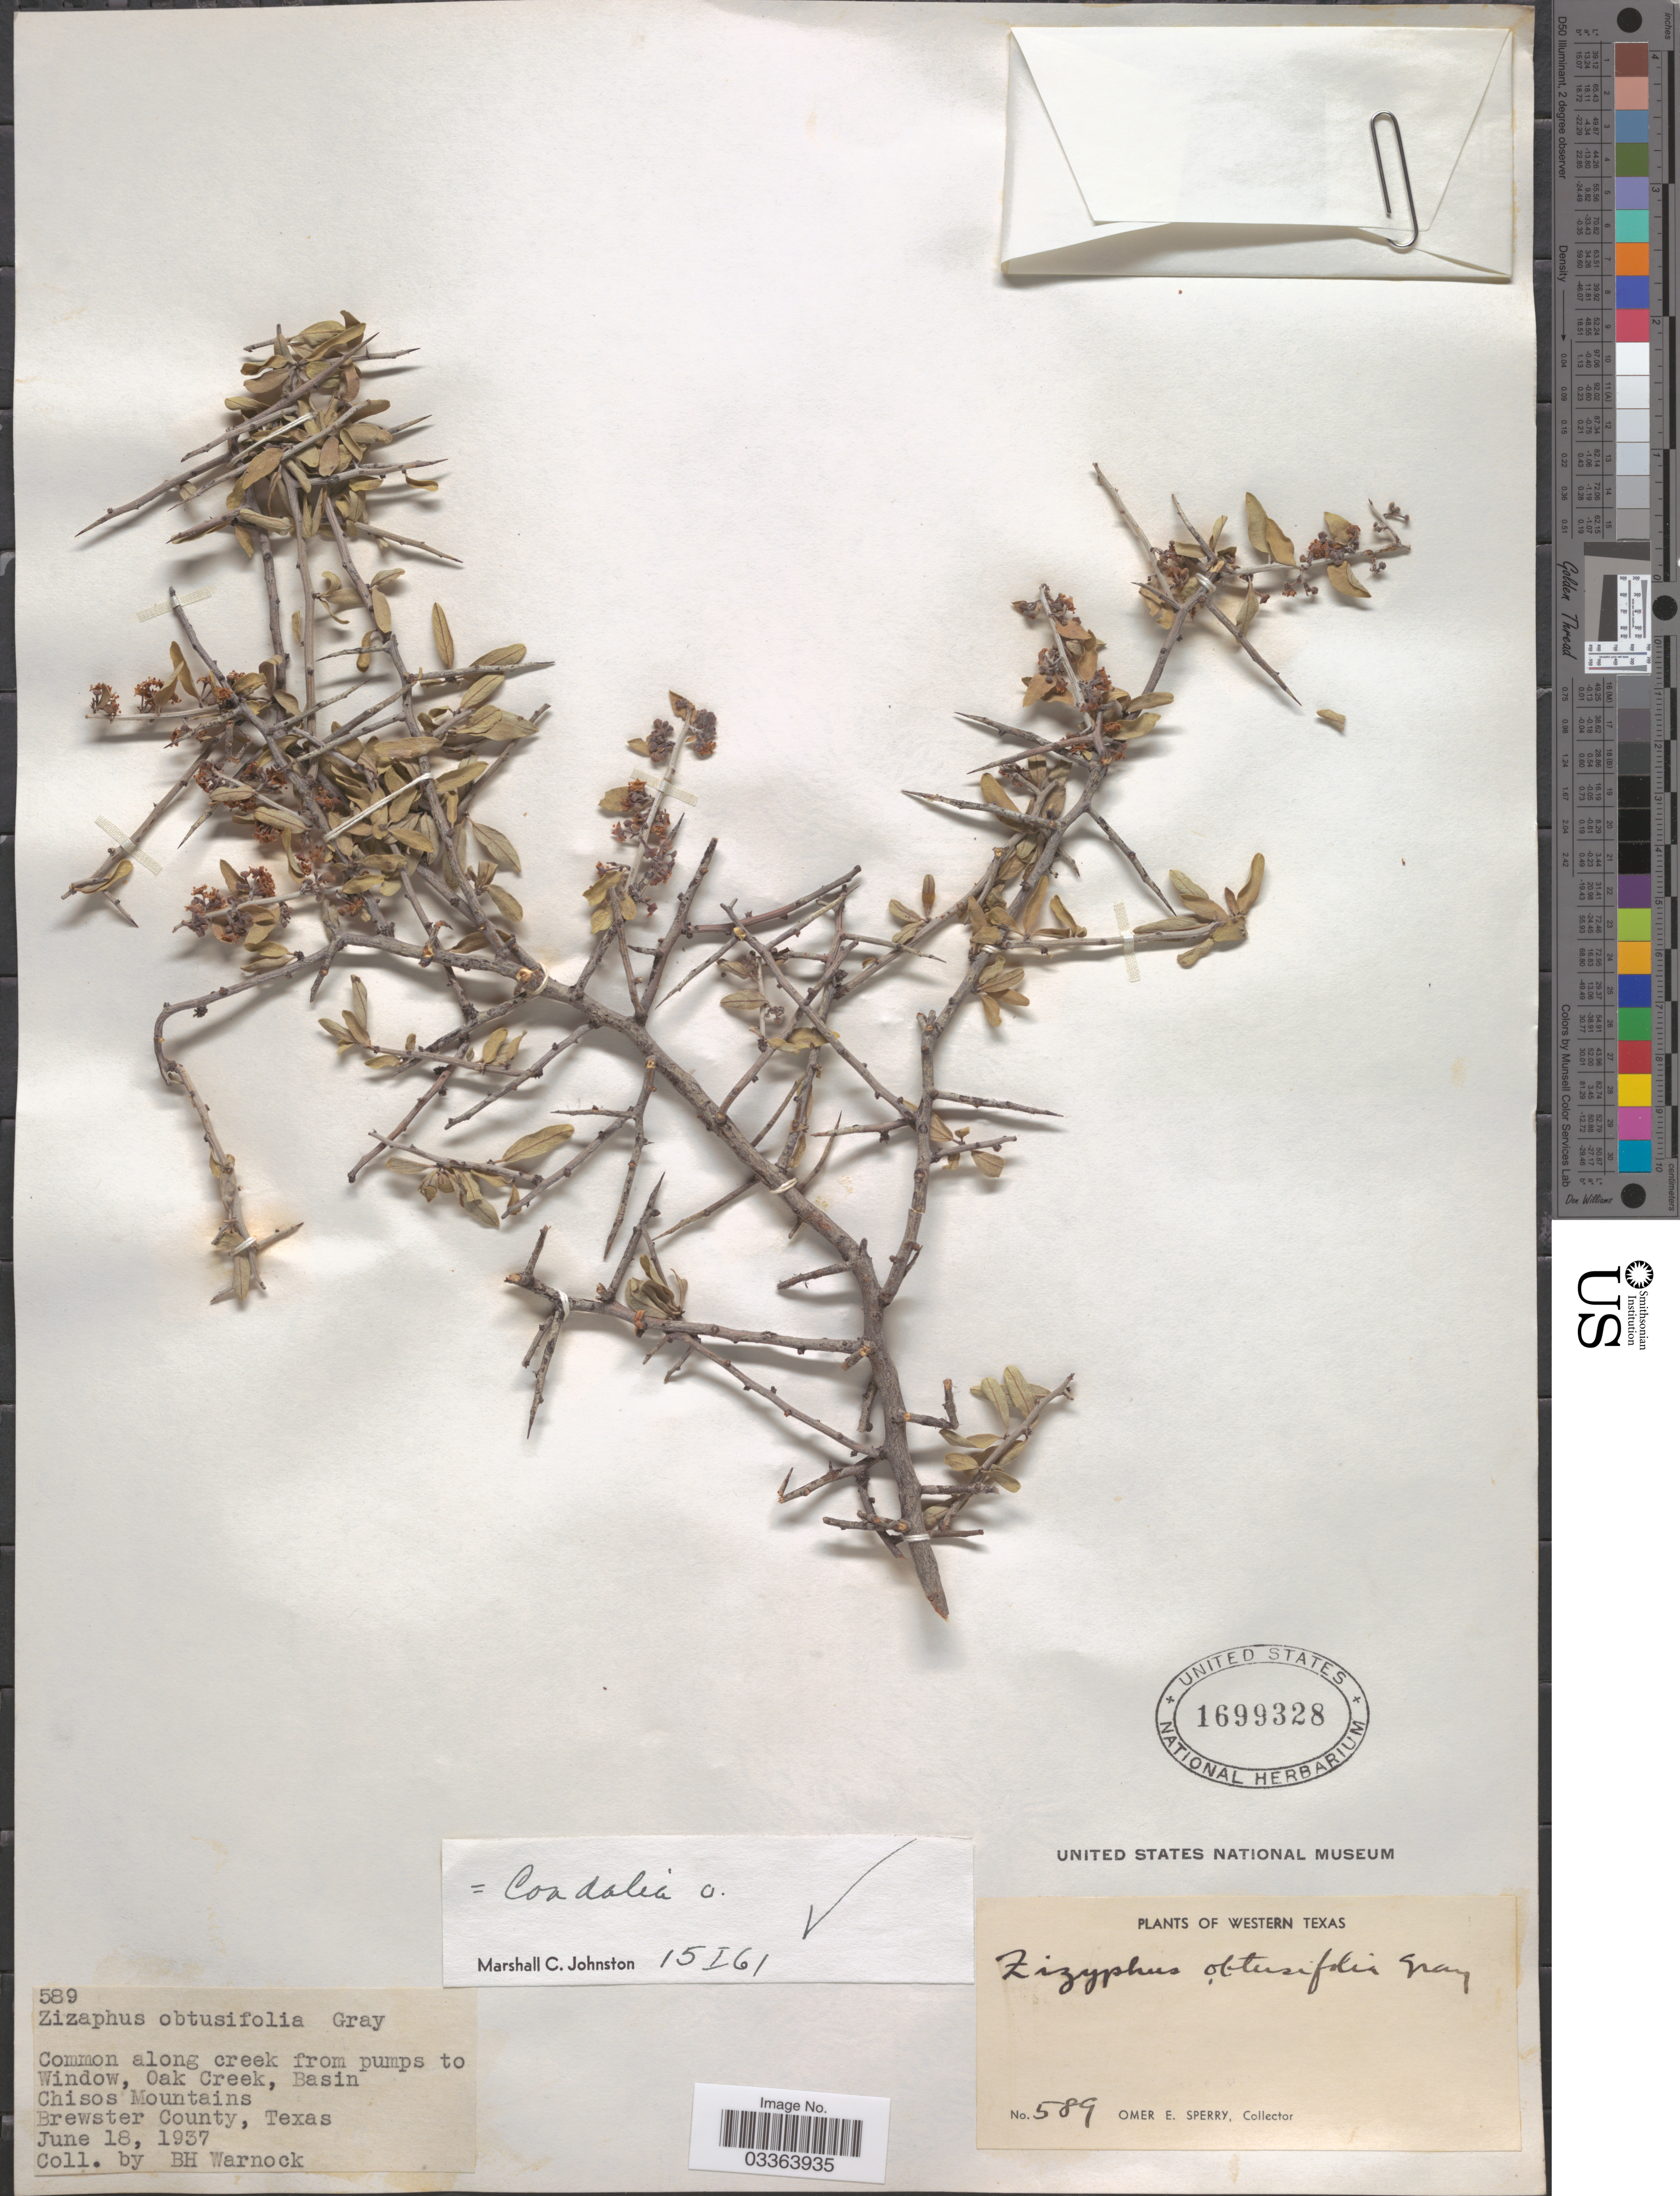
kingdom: Plantae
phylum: Tracheophyta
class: Magnoliopsida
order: Rosales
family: Rhamnaceae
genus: Sarcomphalus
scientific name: Sarcomphalus obtusifolius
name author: (Hook. ex Torr. & A. Gray) Hauenschild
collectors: B. H. Warnock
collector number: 589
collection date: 1937-06-18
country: United States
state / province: Texas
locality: Western Texas. Window, Oak Creek, Basin Chisos Mountains. Brewster County.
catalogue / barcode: US 1699328